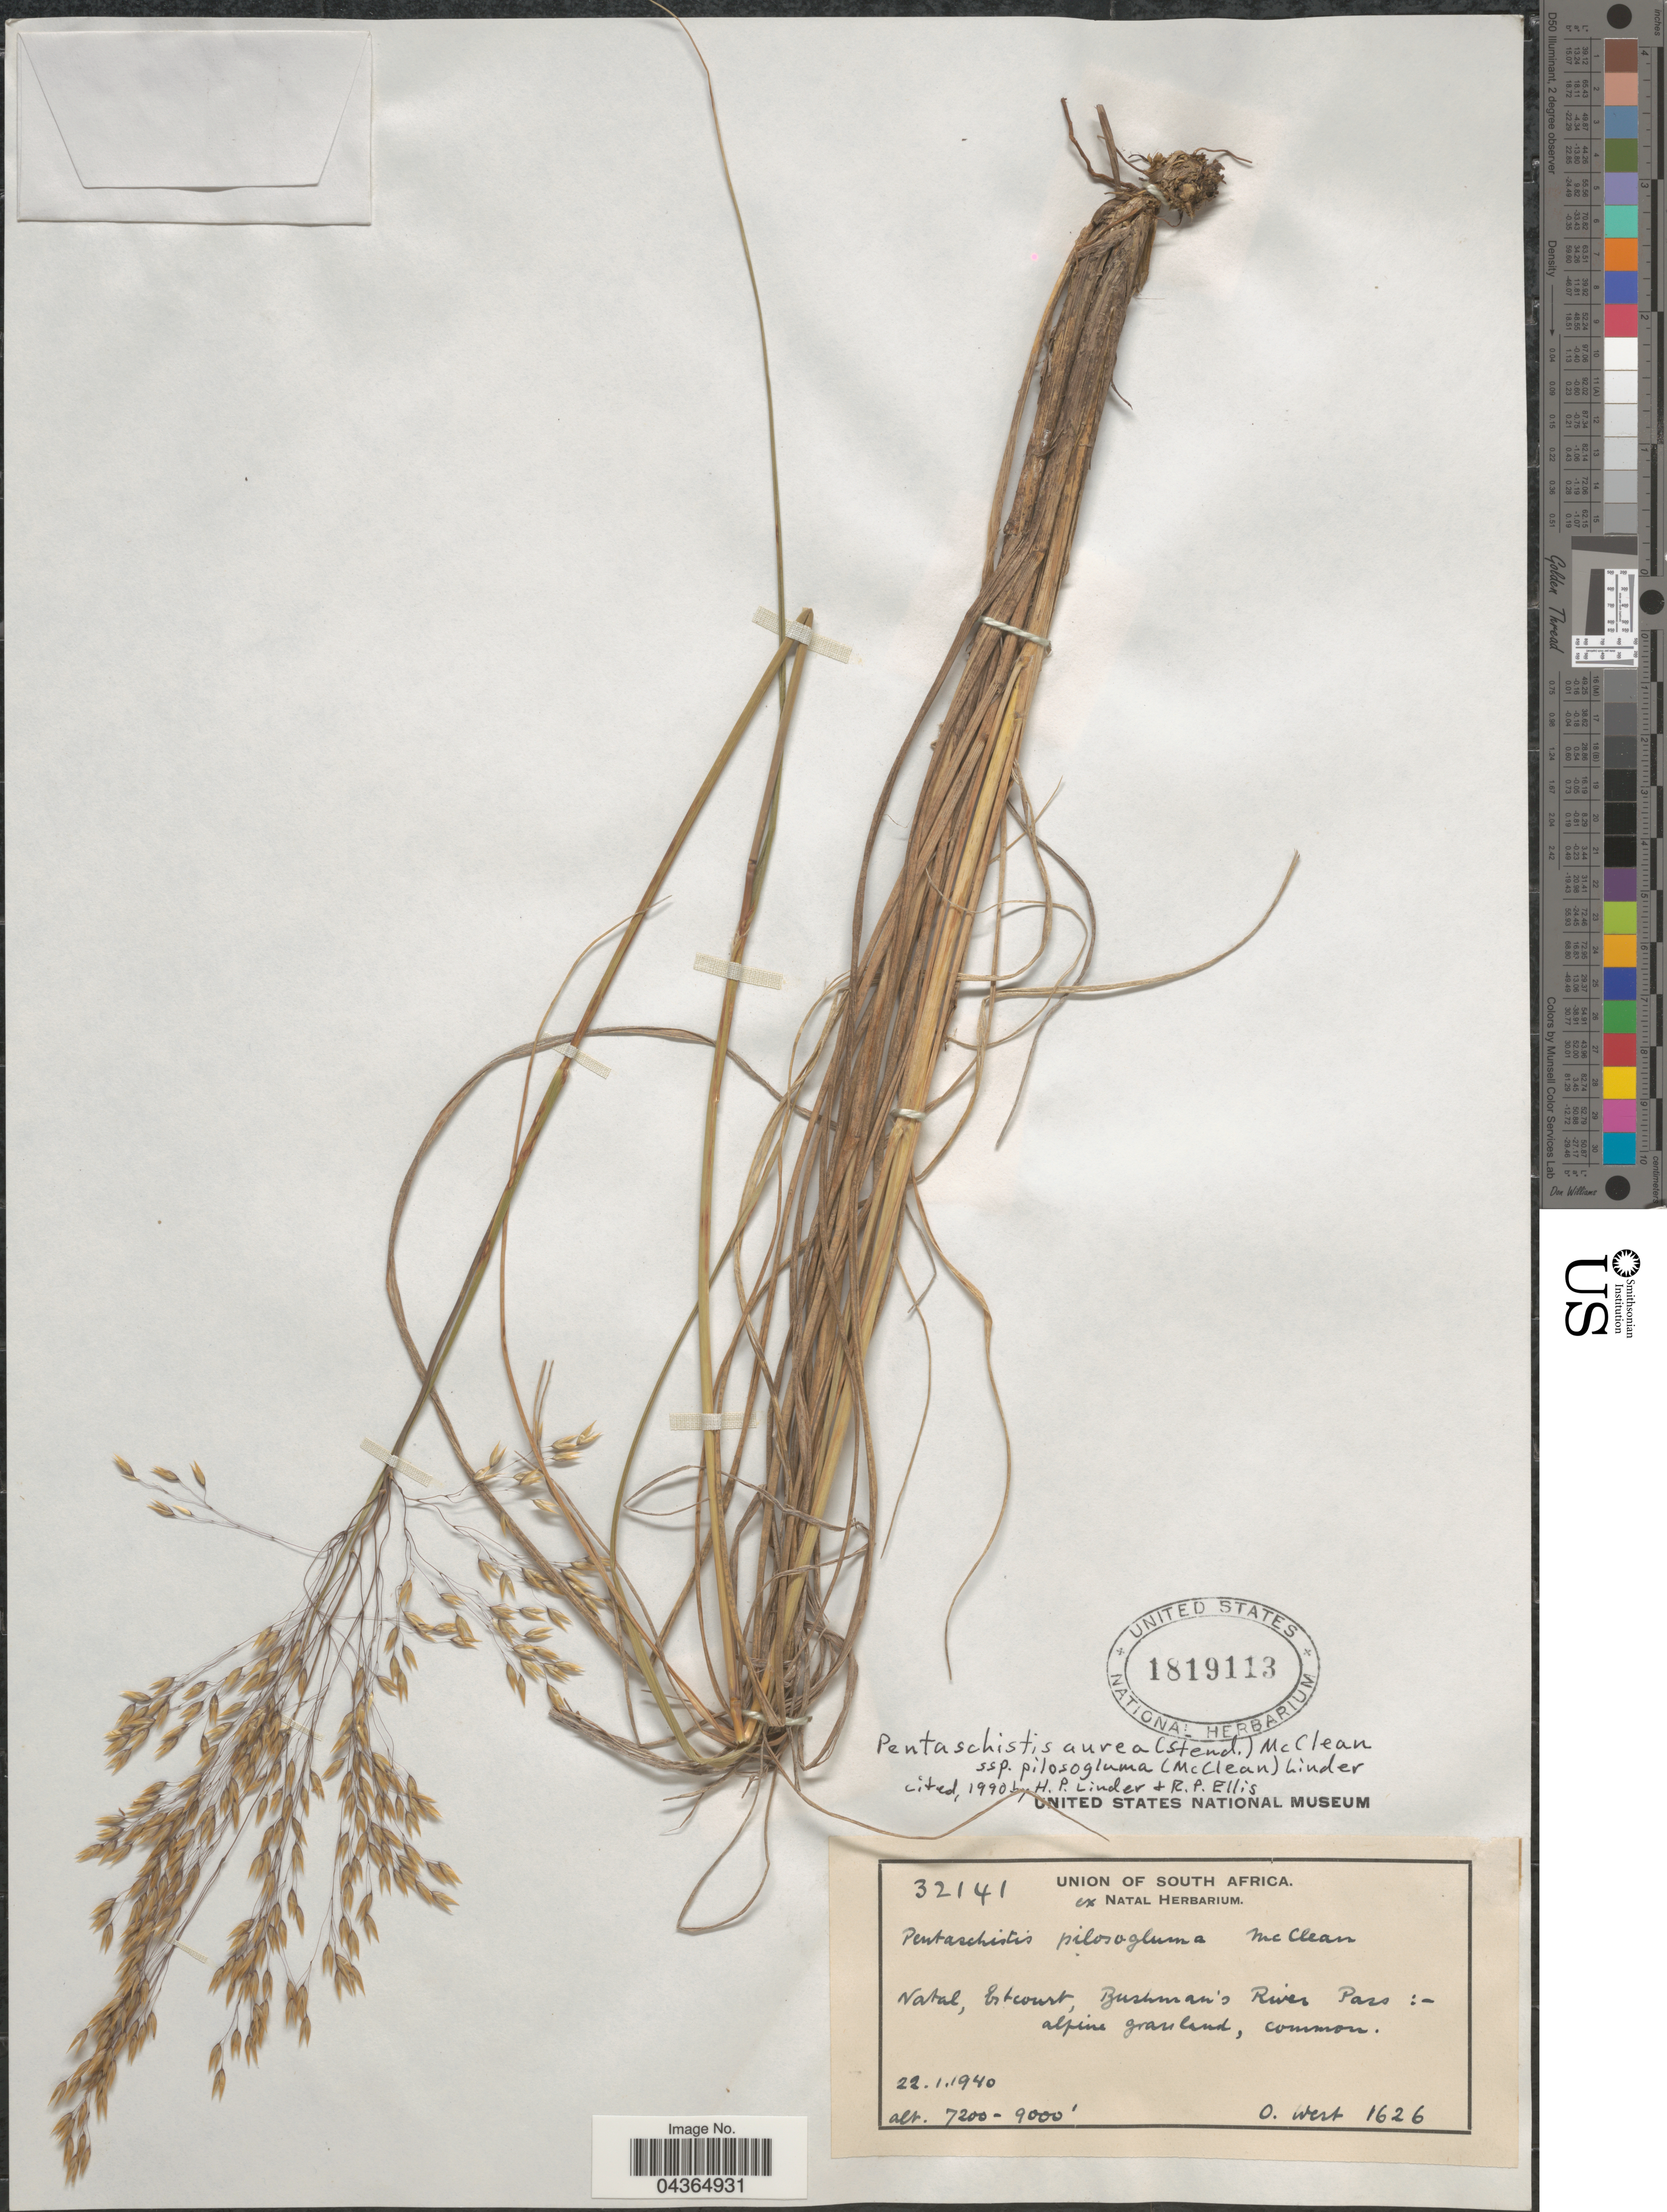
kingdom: Plantae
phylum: Tracheophyta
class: Liliopsida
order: Poales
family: Poaceae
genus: Pentameris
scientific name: Pentameris aurea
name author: (Steud.) Galley & H.P. Linder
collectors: O. West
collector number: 1626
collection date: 1940-01-22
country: South Africa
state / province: KwaZulu-Natal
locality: Union of South Africa. Natal, Estcourt, Bushman's River Pass.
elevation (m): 2195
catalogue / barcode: US 1819113